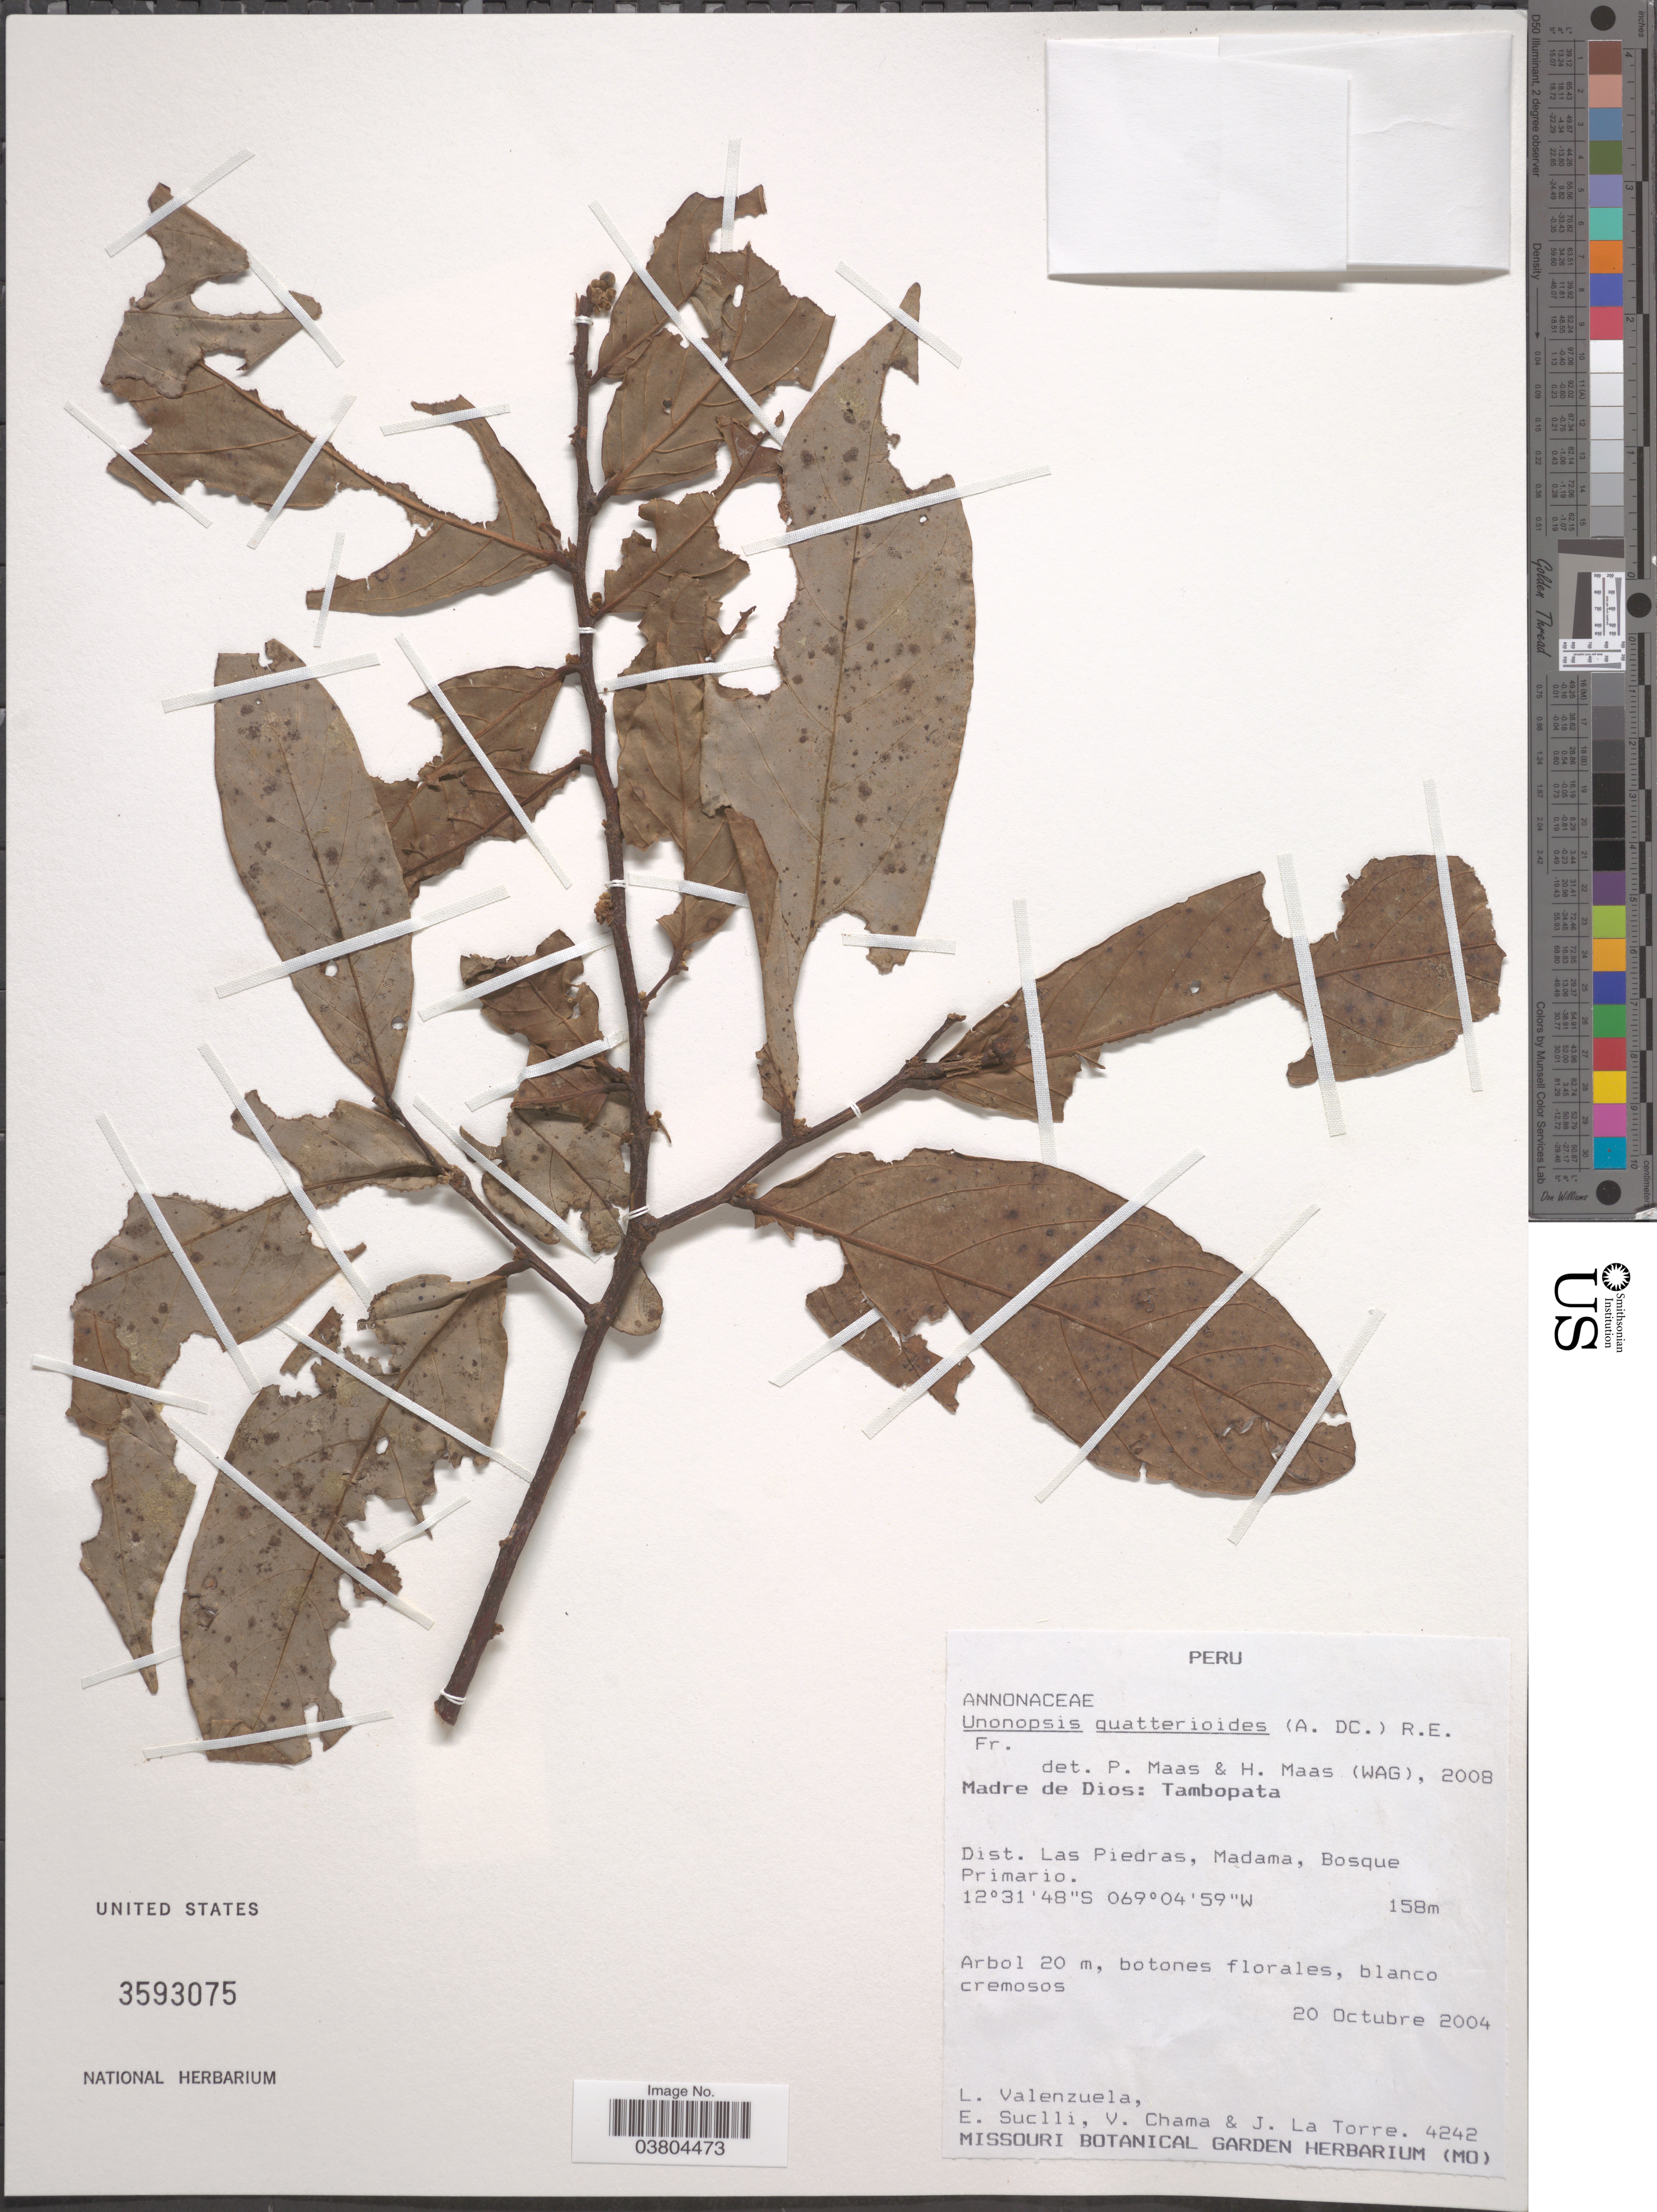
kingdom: Plantae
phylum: Tracheophyta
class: Magnoliopsida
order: Magnoliales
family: Annonaceae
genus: Unonopsis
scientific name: Unonopsis guatterioides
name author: (A. DC.) R.E. Fr.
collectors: L. Valenzuela, E. Suclli, V. Chama & J. La Torre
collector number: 4242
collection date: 2004-10-20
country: Peru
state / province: Madre de Dios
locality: Tambopata. Dist. Las Piedras, Madama, Bosque Primario.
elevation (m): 158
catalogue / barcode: US 3593075